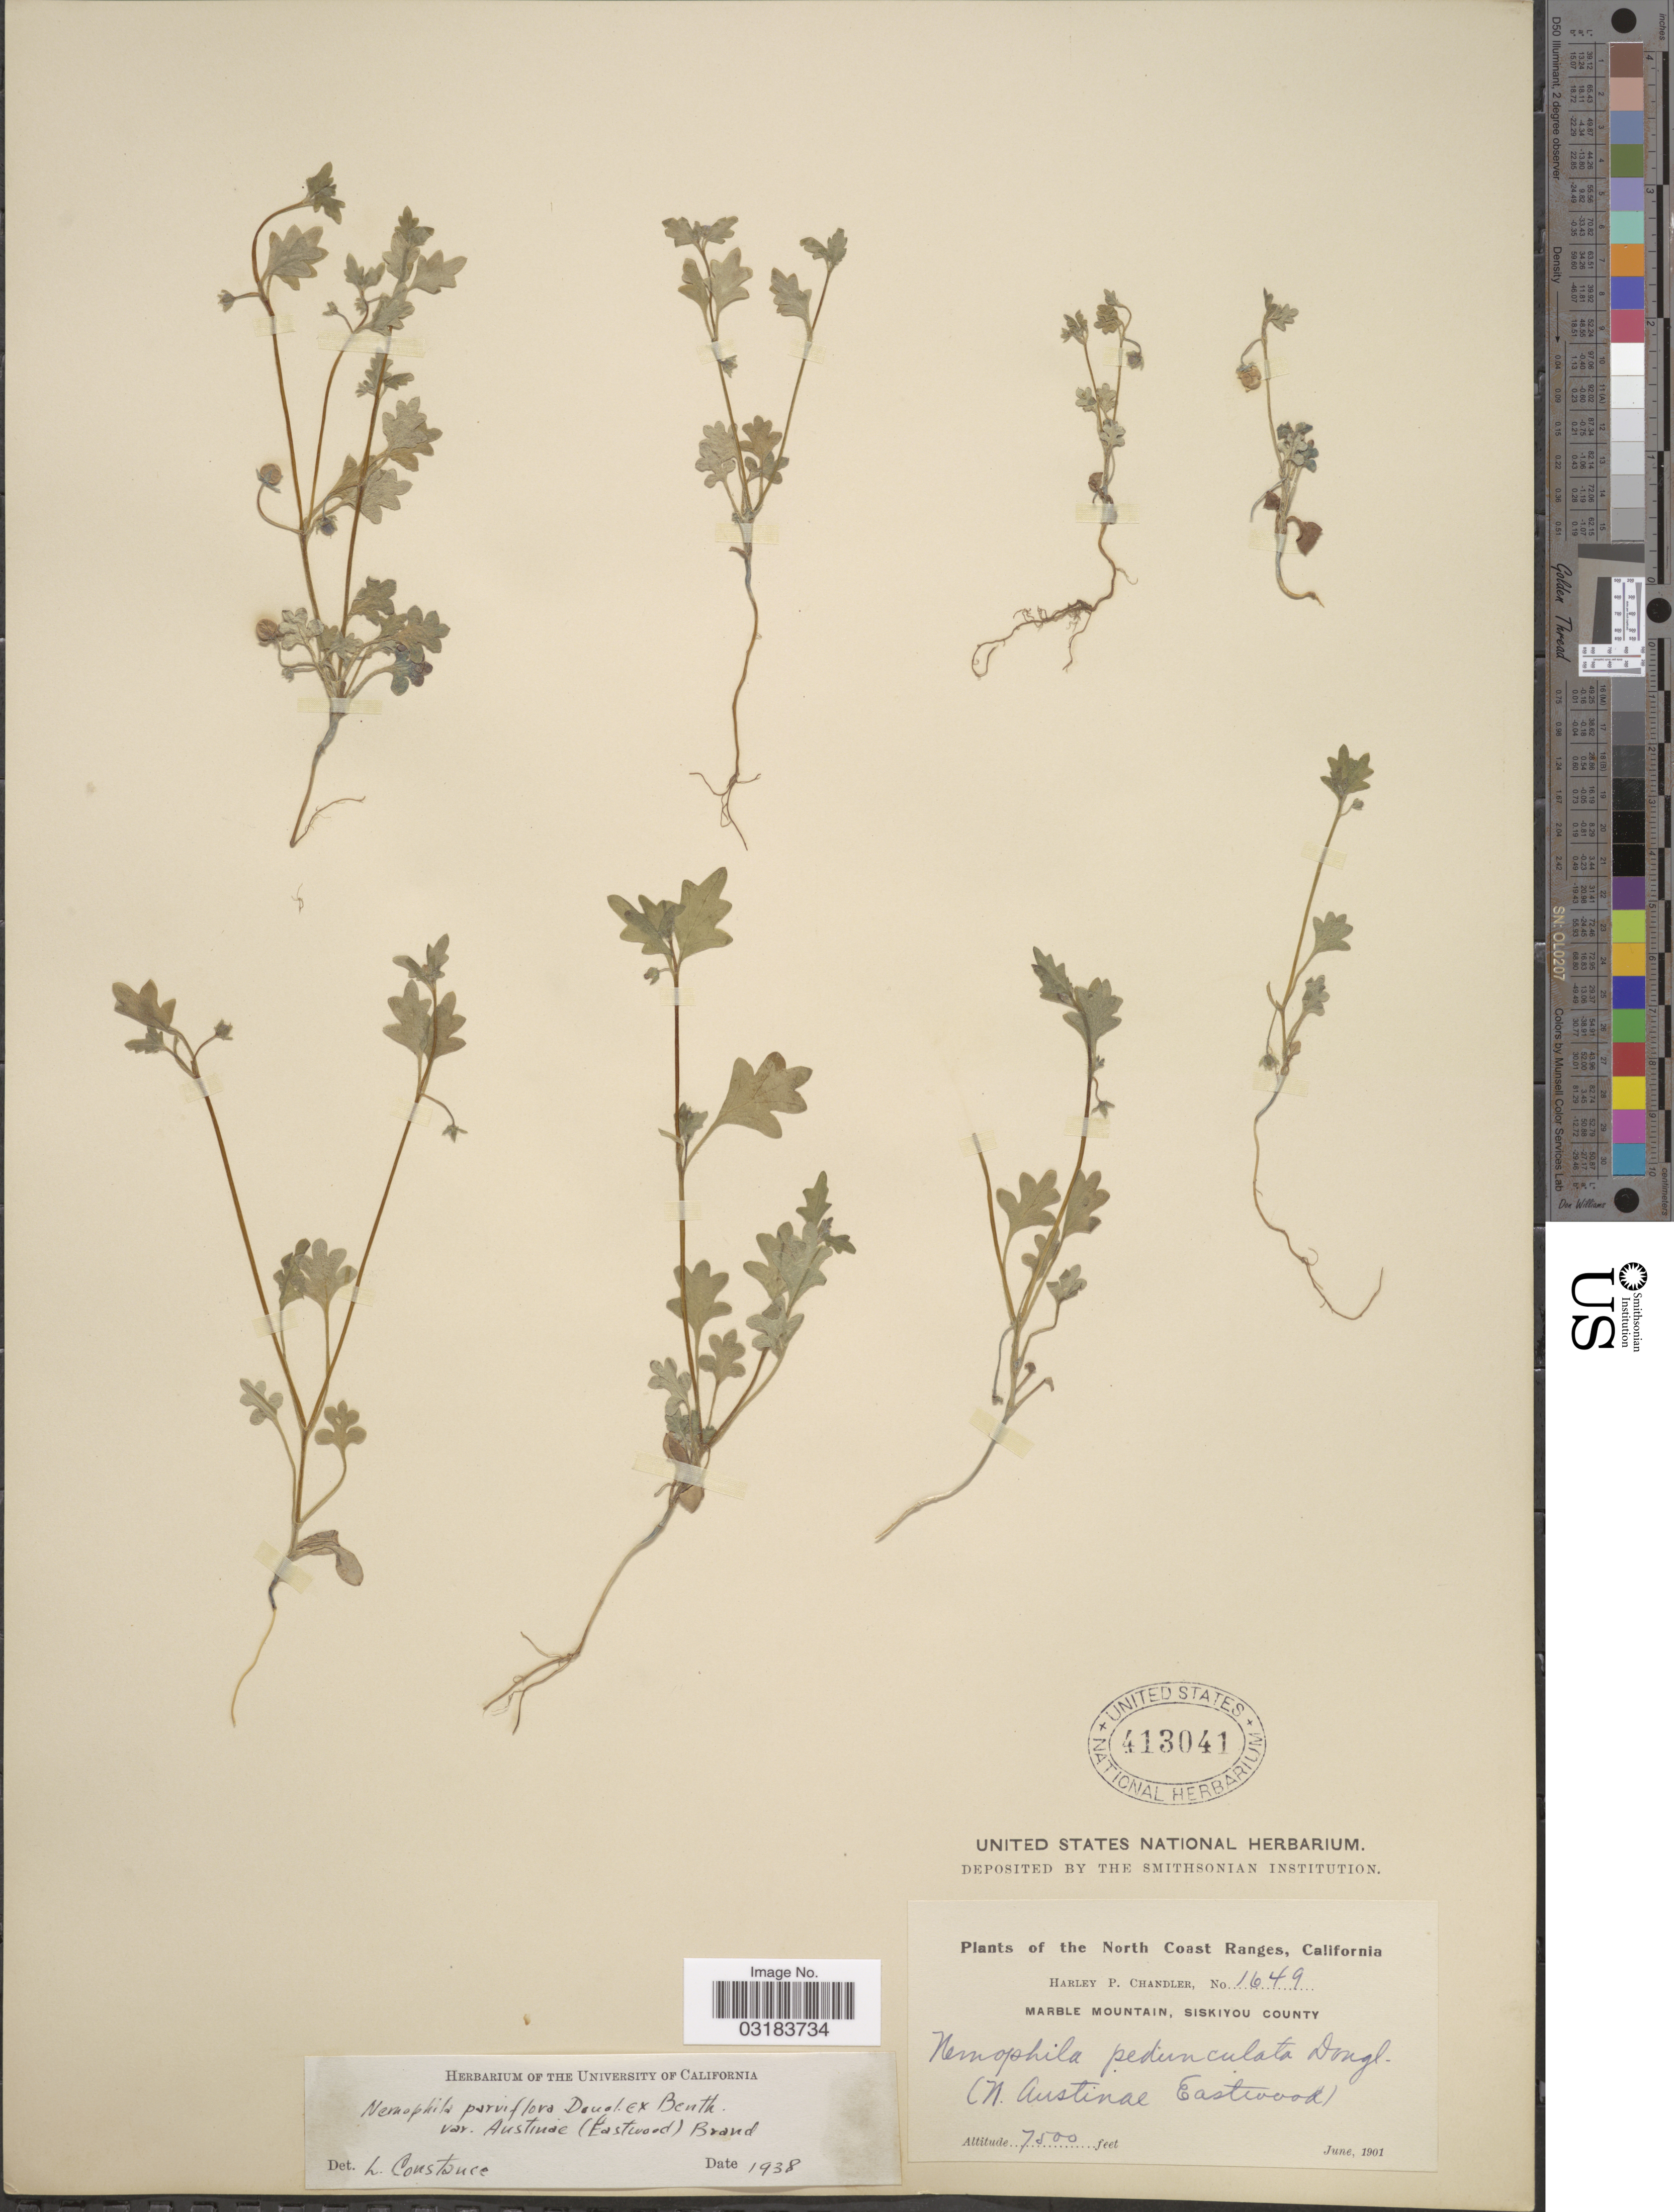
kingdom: Plantae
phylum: Tracheophyta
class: Magnoliopsida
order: Boraginales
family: Hydrophyllaceae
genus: Nemophila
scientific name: Nemophila parviflora var. austiniae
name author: (Eastw.) Brand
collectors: H. Chandler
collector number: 1649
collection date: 1901-06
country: United States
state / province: California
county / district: Siskiyou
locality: The North Coast Ranges. Marble Mountain, Siskiyou County.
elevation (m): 2286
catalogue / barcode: US 413041